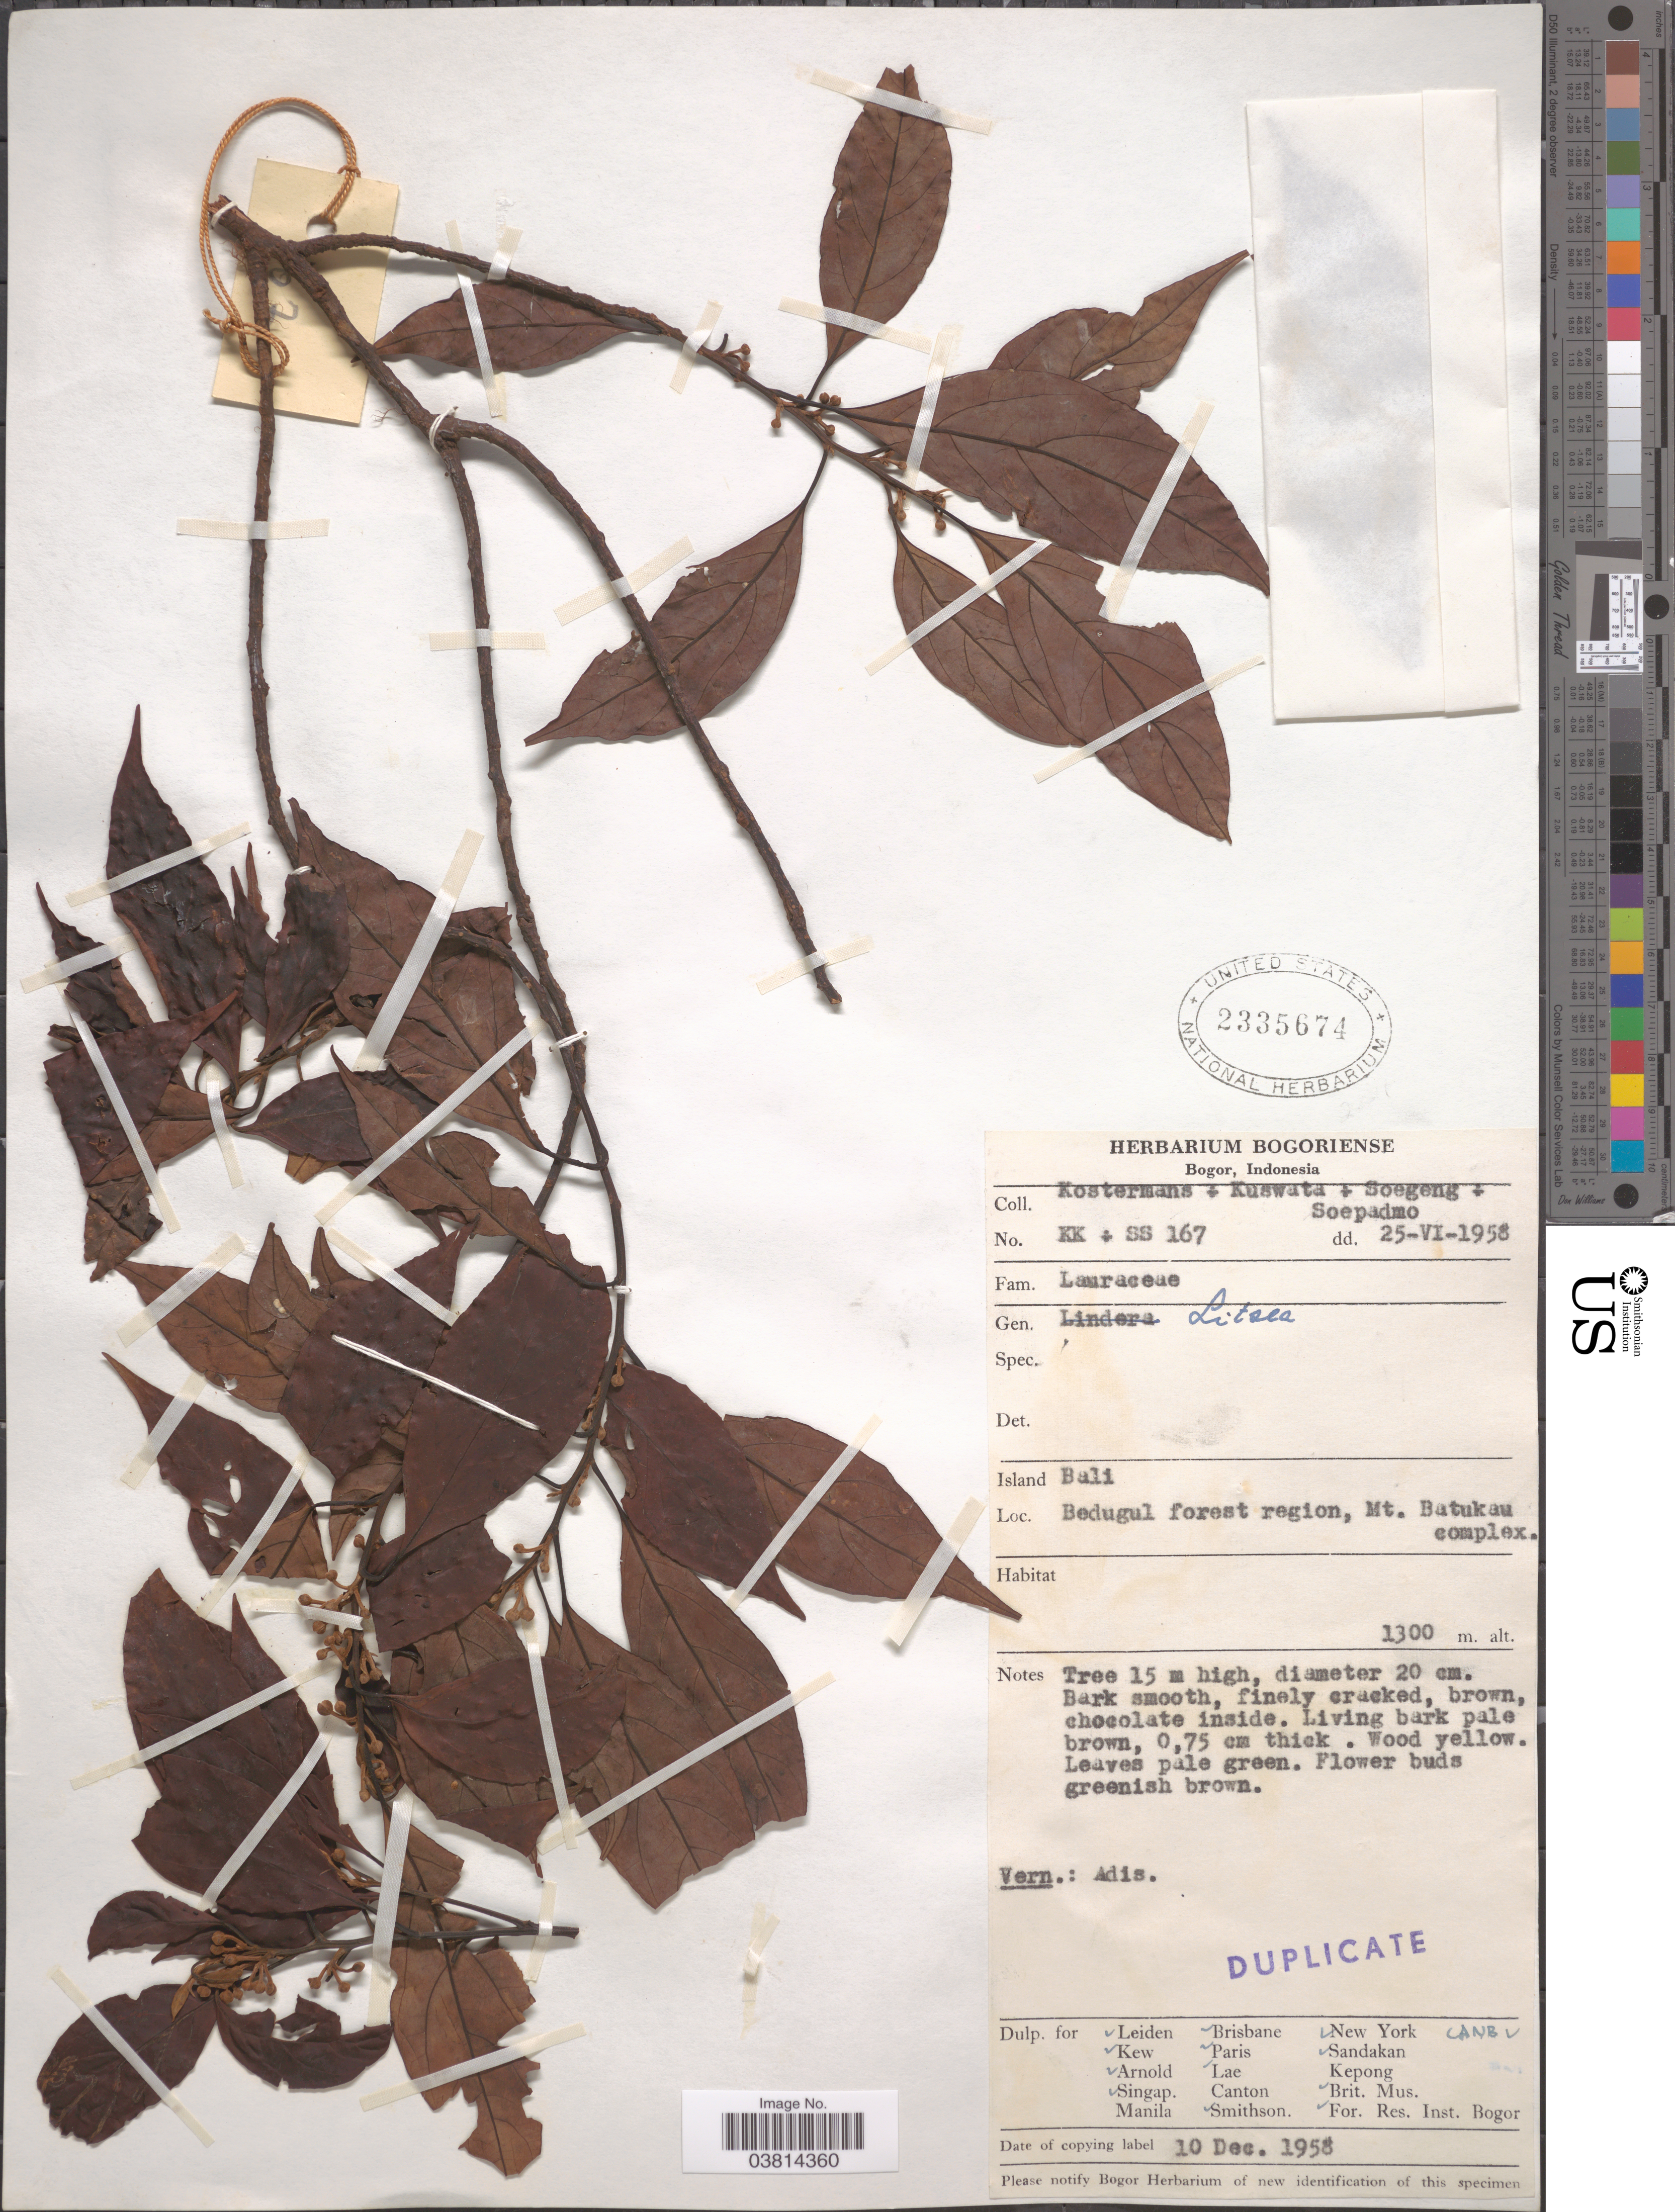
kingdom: Plantae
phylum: Tracheophyta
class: Magnoliopsida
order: Laurales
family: Lauraceae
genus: Litsea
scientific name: Litsea sp.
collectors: Kostermans, -. Kuswata, -. Soegeng & -. Soepadmo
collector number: KK+SS167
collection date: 1958-06-25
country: Indonesia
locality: Bedugul forest region, Mt. Batukau complex.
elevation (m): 1300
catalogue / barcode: US 2335674